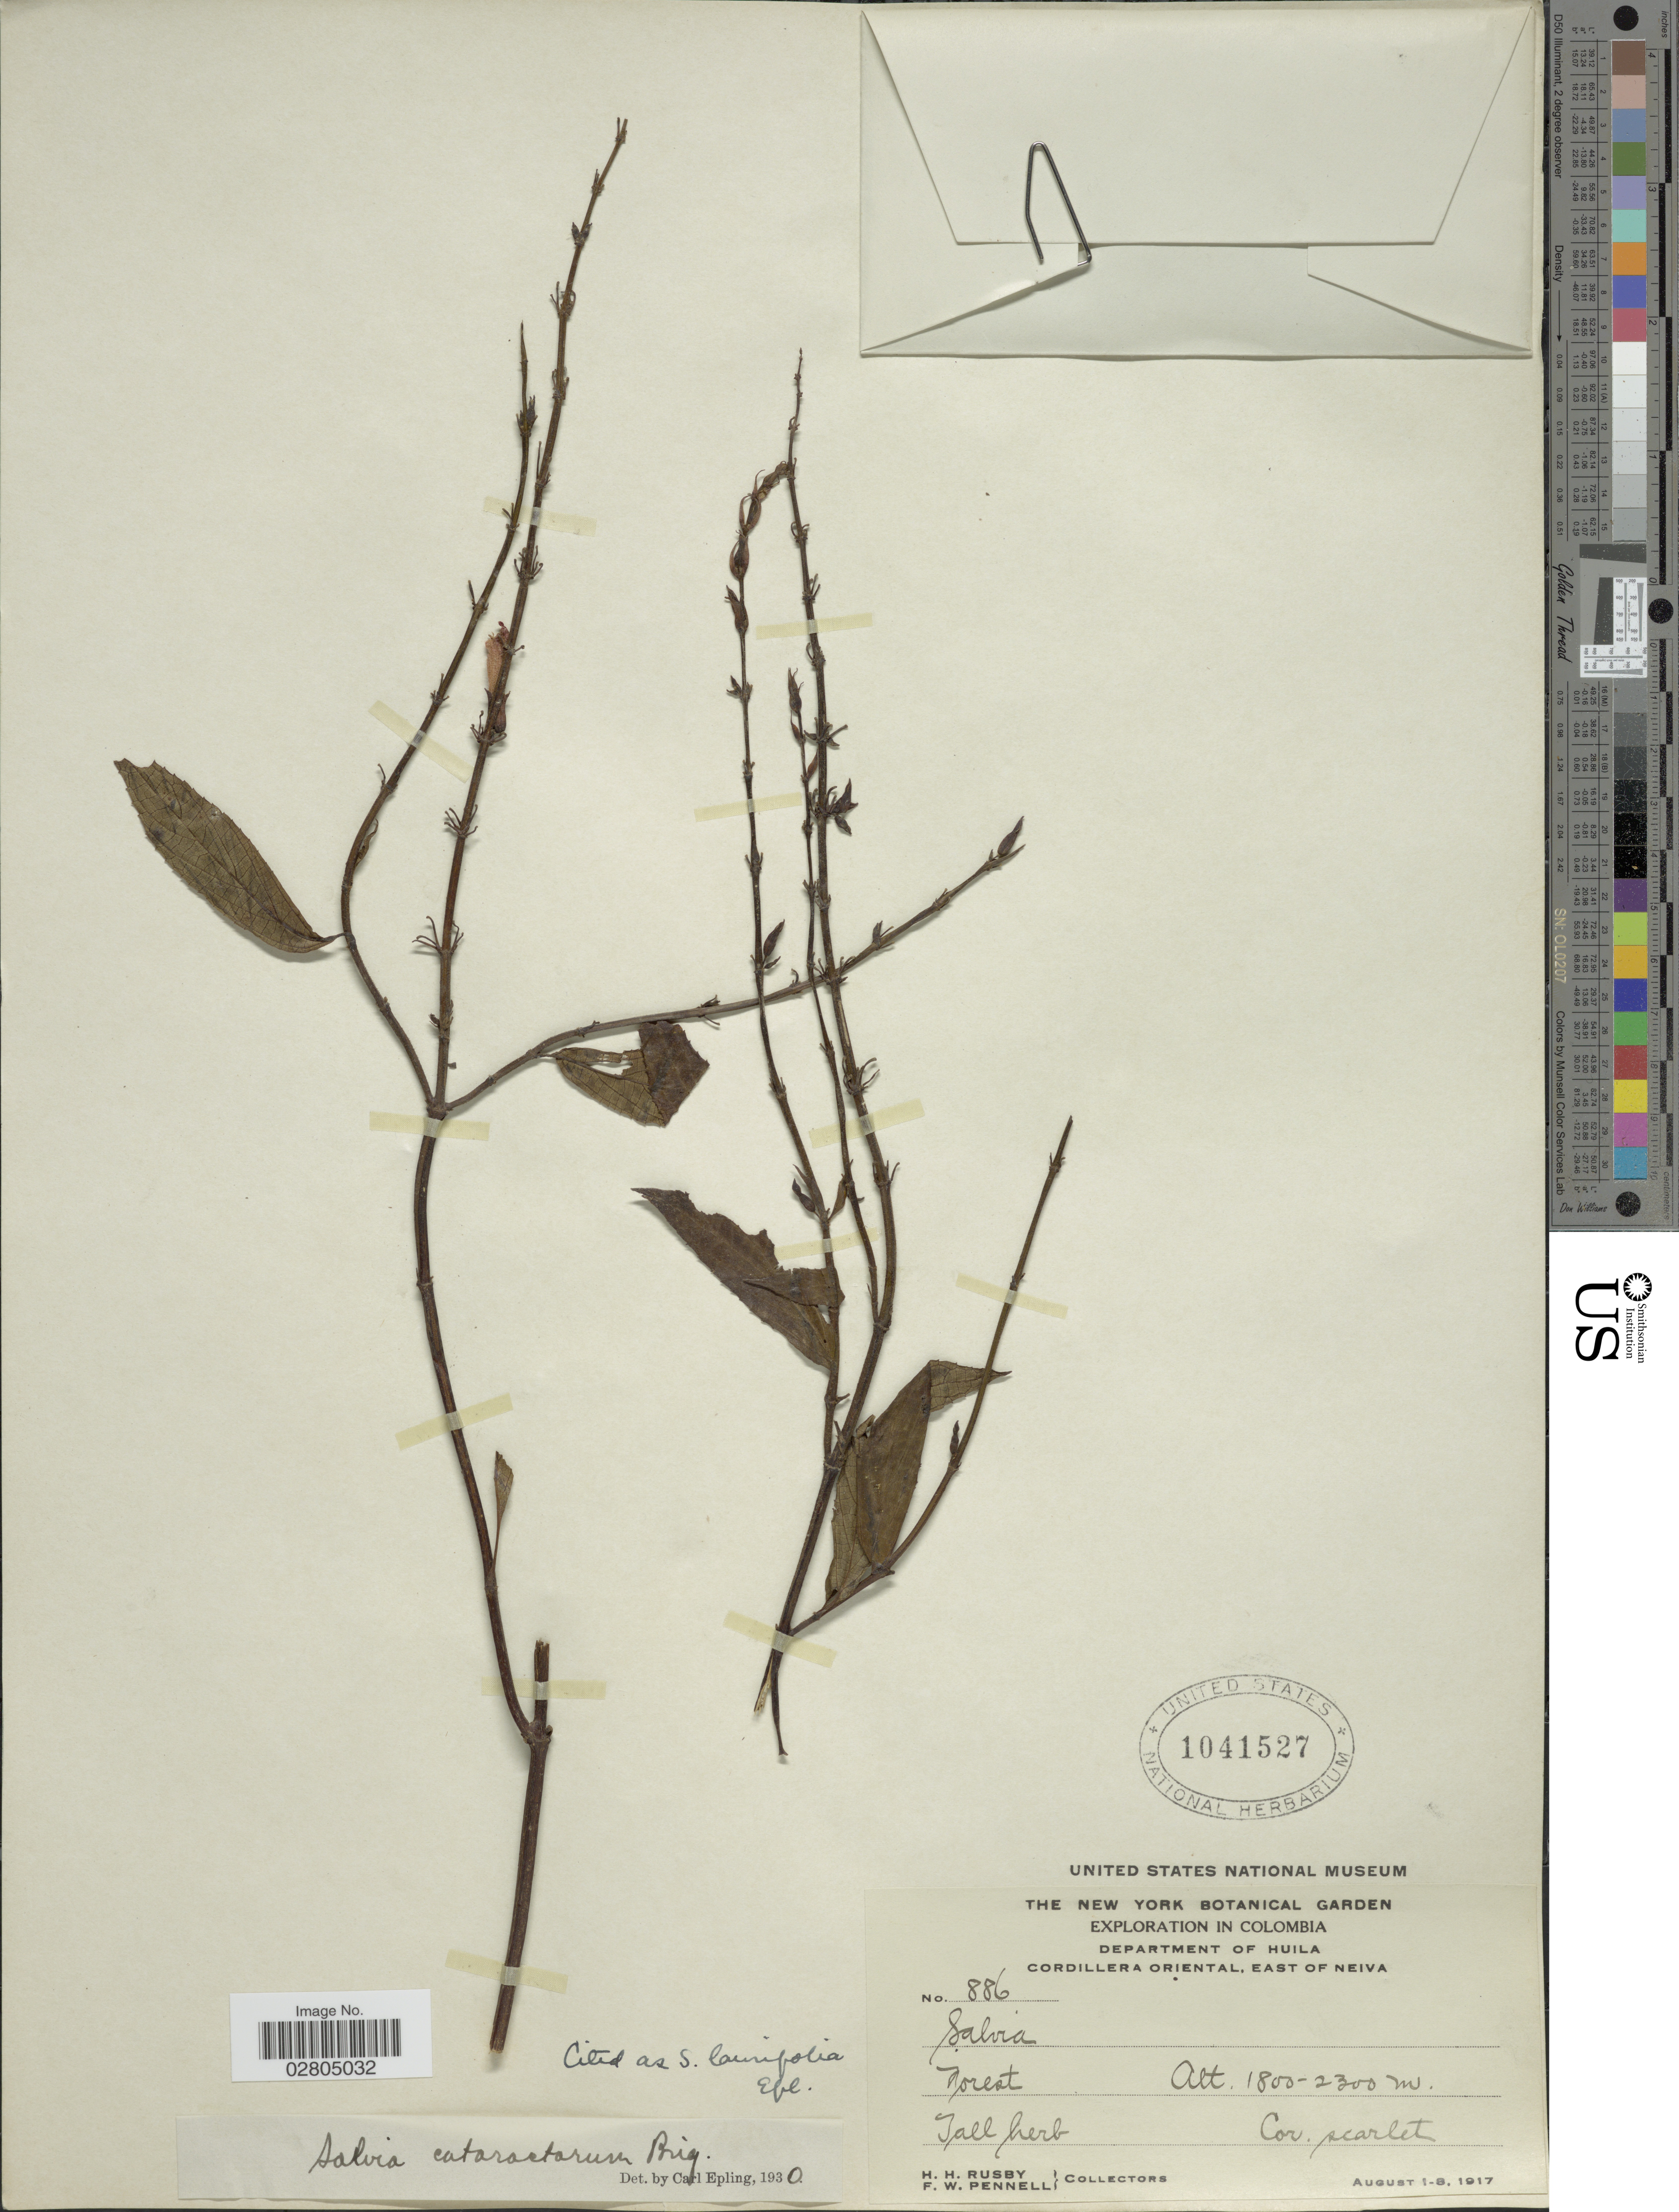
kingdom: Plantae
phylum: Tracheophyta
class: Magnoliopsida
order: Lamiales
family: Lamiaceae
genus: Salvia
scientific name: Salvia rufula subsp. latens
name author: (Benth.) J.R.I. Wood & Harley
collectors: H. H. Rusby & F. W. Pennell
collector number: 886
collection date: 1917-08-01/1917-08-08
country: Colombia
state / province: Huila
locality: Department of Huila, Cordillera Oriental, East of Neiva.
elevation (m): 1800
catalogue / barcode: US 1041527